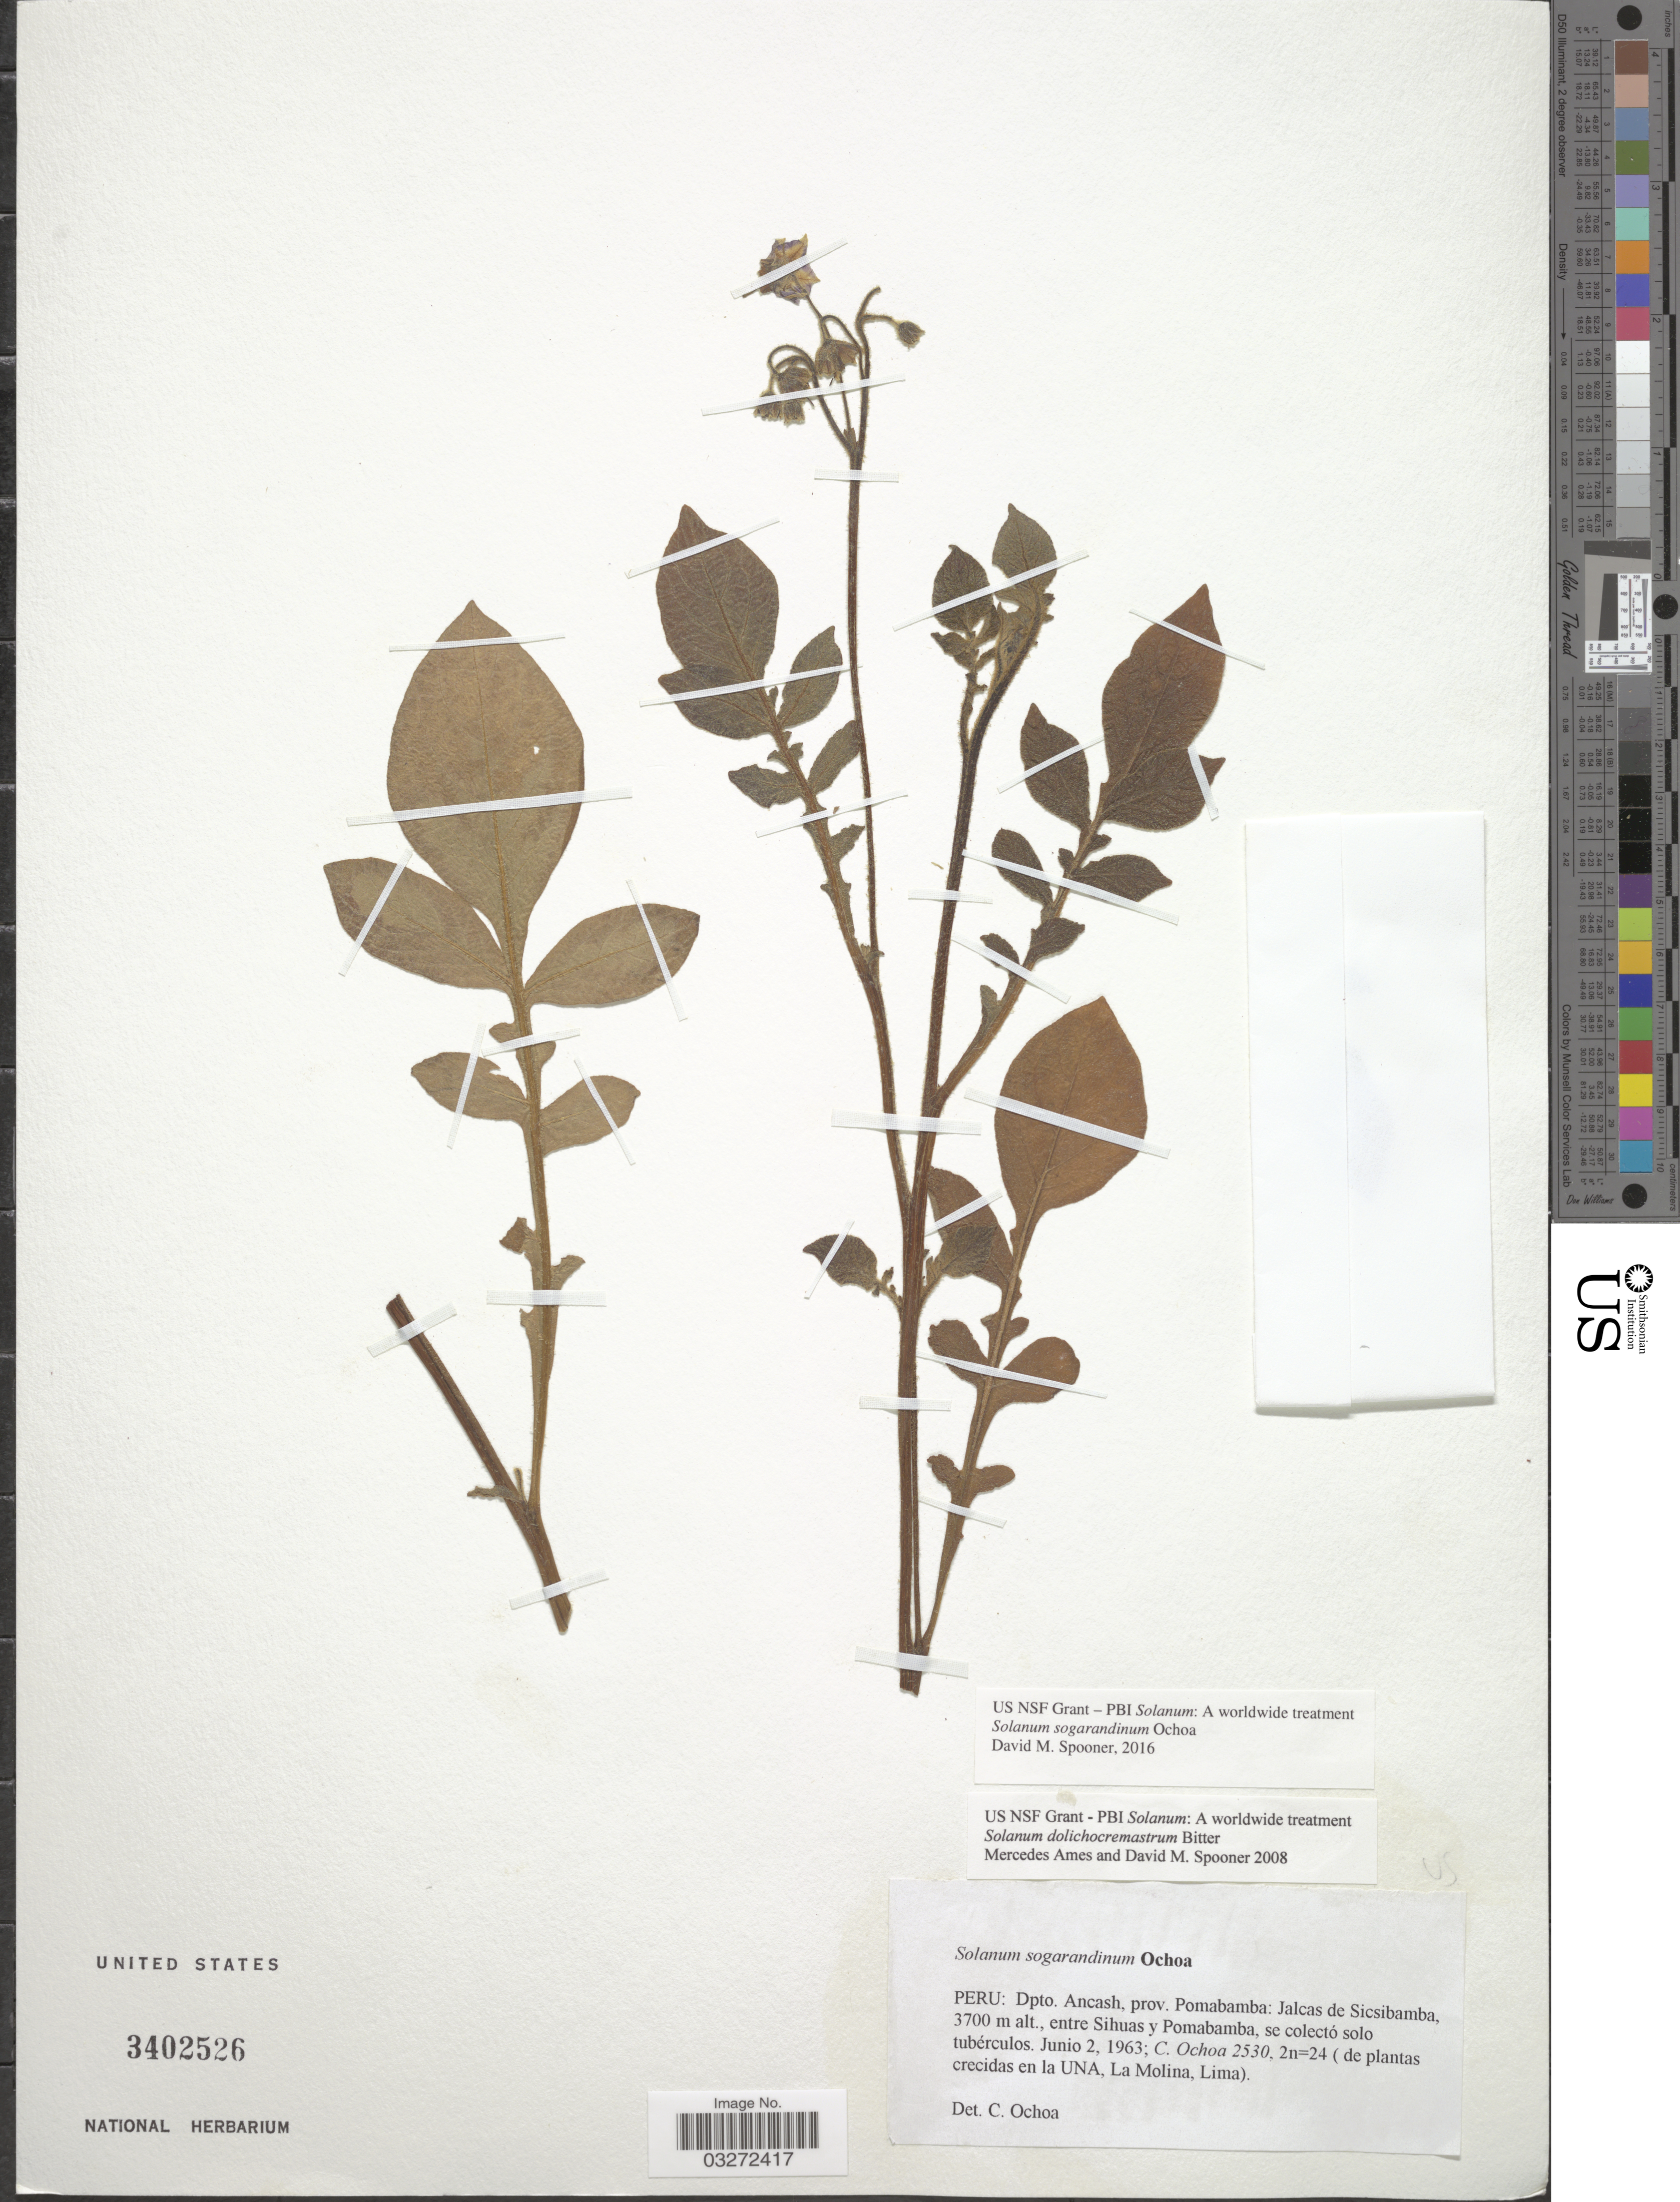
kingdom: Plantae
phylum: Tracheophyta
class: Magnoliopsida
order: Solanales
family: Solanaceae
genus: Solanum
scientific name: Solanum sogarandinum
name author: Ochoa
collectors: C. Ochoa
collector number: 2530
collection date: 1963-06-02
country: Peru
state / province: Ancash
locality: Dpto. Ancash, prov. Pomabamba: Jalcas de Sicsibamba, entre Sihuas y Pomabamba.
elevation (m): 3700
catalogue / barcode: US 3402526